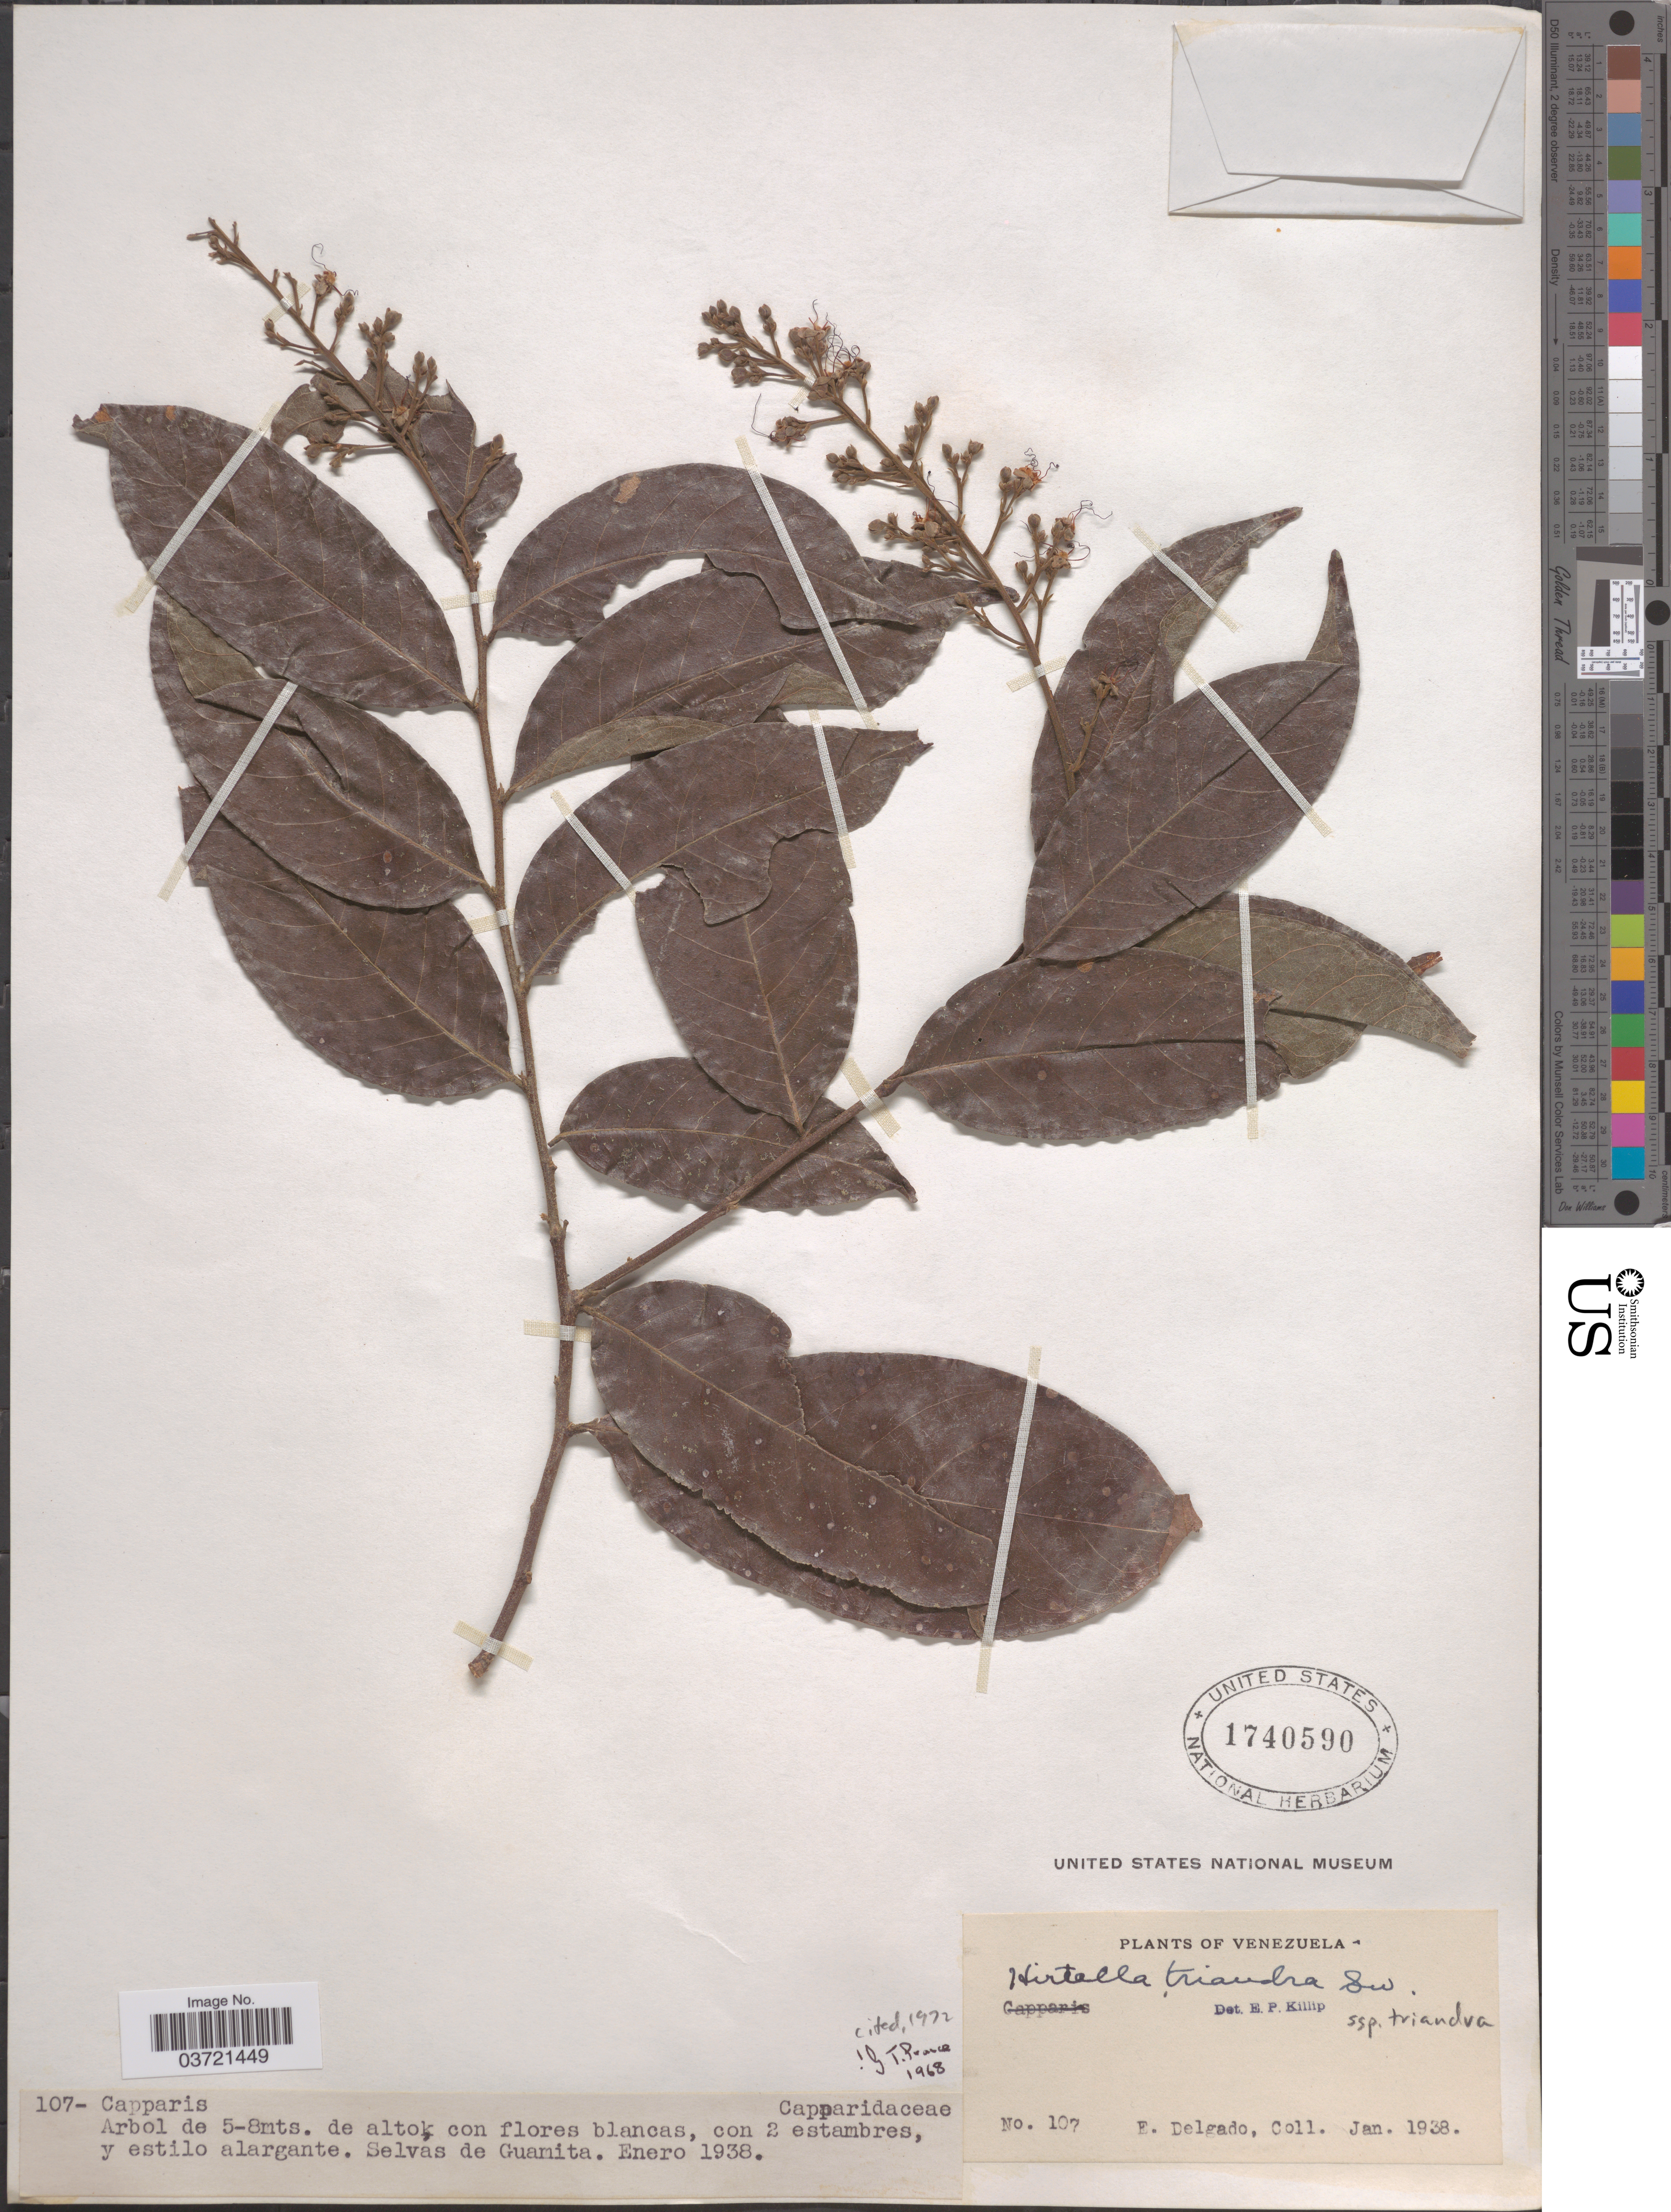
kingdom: Plantae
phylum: Tracheophyta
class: Magnoliopsida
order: Malpighiales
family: Chrysobalanaceae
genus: Hirtella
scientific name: Hirtella triandra subsp. triandra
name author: Sw.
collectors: E. Delgado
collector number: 107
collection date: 1938-01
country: Venezuela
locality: Selvas de Guamita.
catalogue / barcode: US 1740590